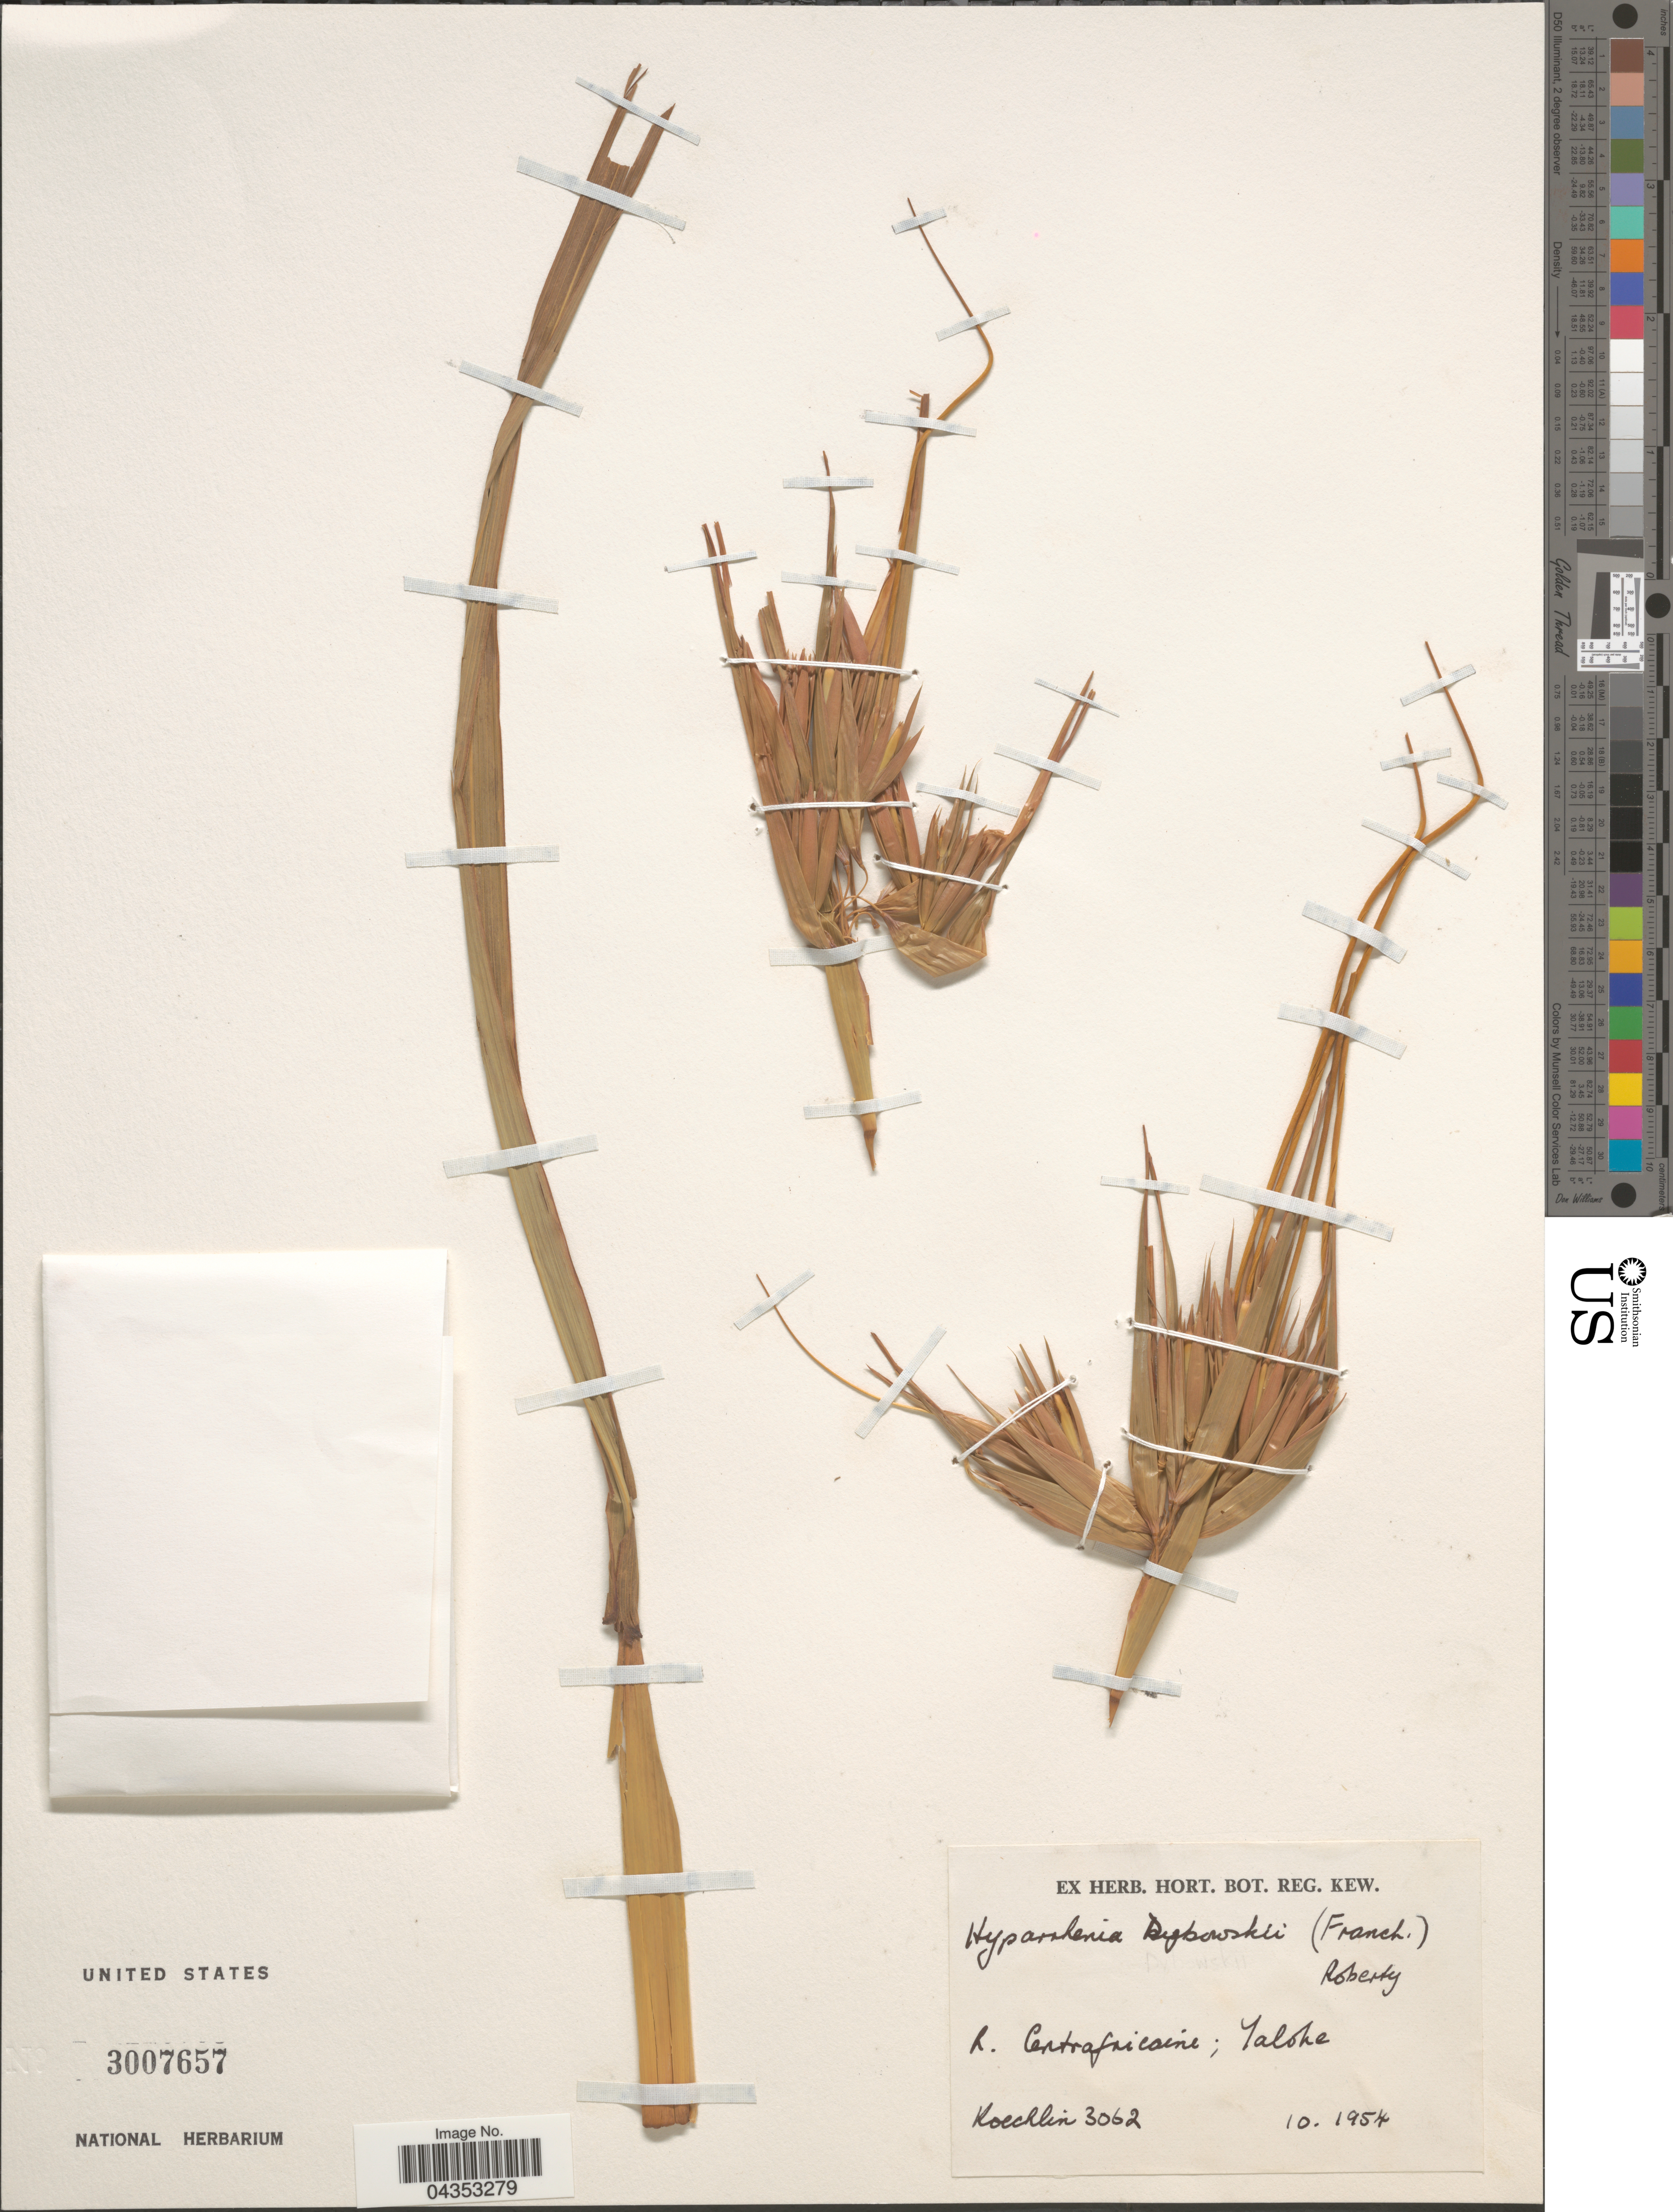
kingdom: Plantae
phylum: Tracheophyta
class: Liliopsida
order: Poales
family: Poaceae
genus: Hyparrhenia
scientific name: Hyparrhenia dybowskii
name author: (Franch.) Roberty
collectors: Koechlin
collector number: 3062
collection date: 1954-10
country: Central African Republic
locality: R. Centrafricaine: Yaloke.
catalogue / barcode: US 3007657